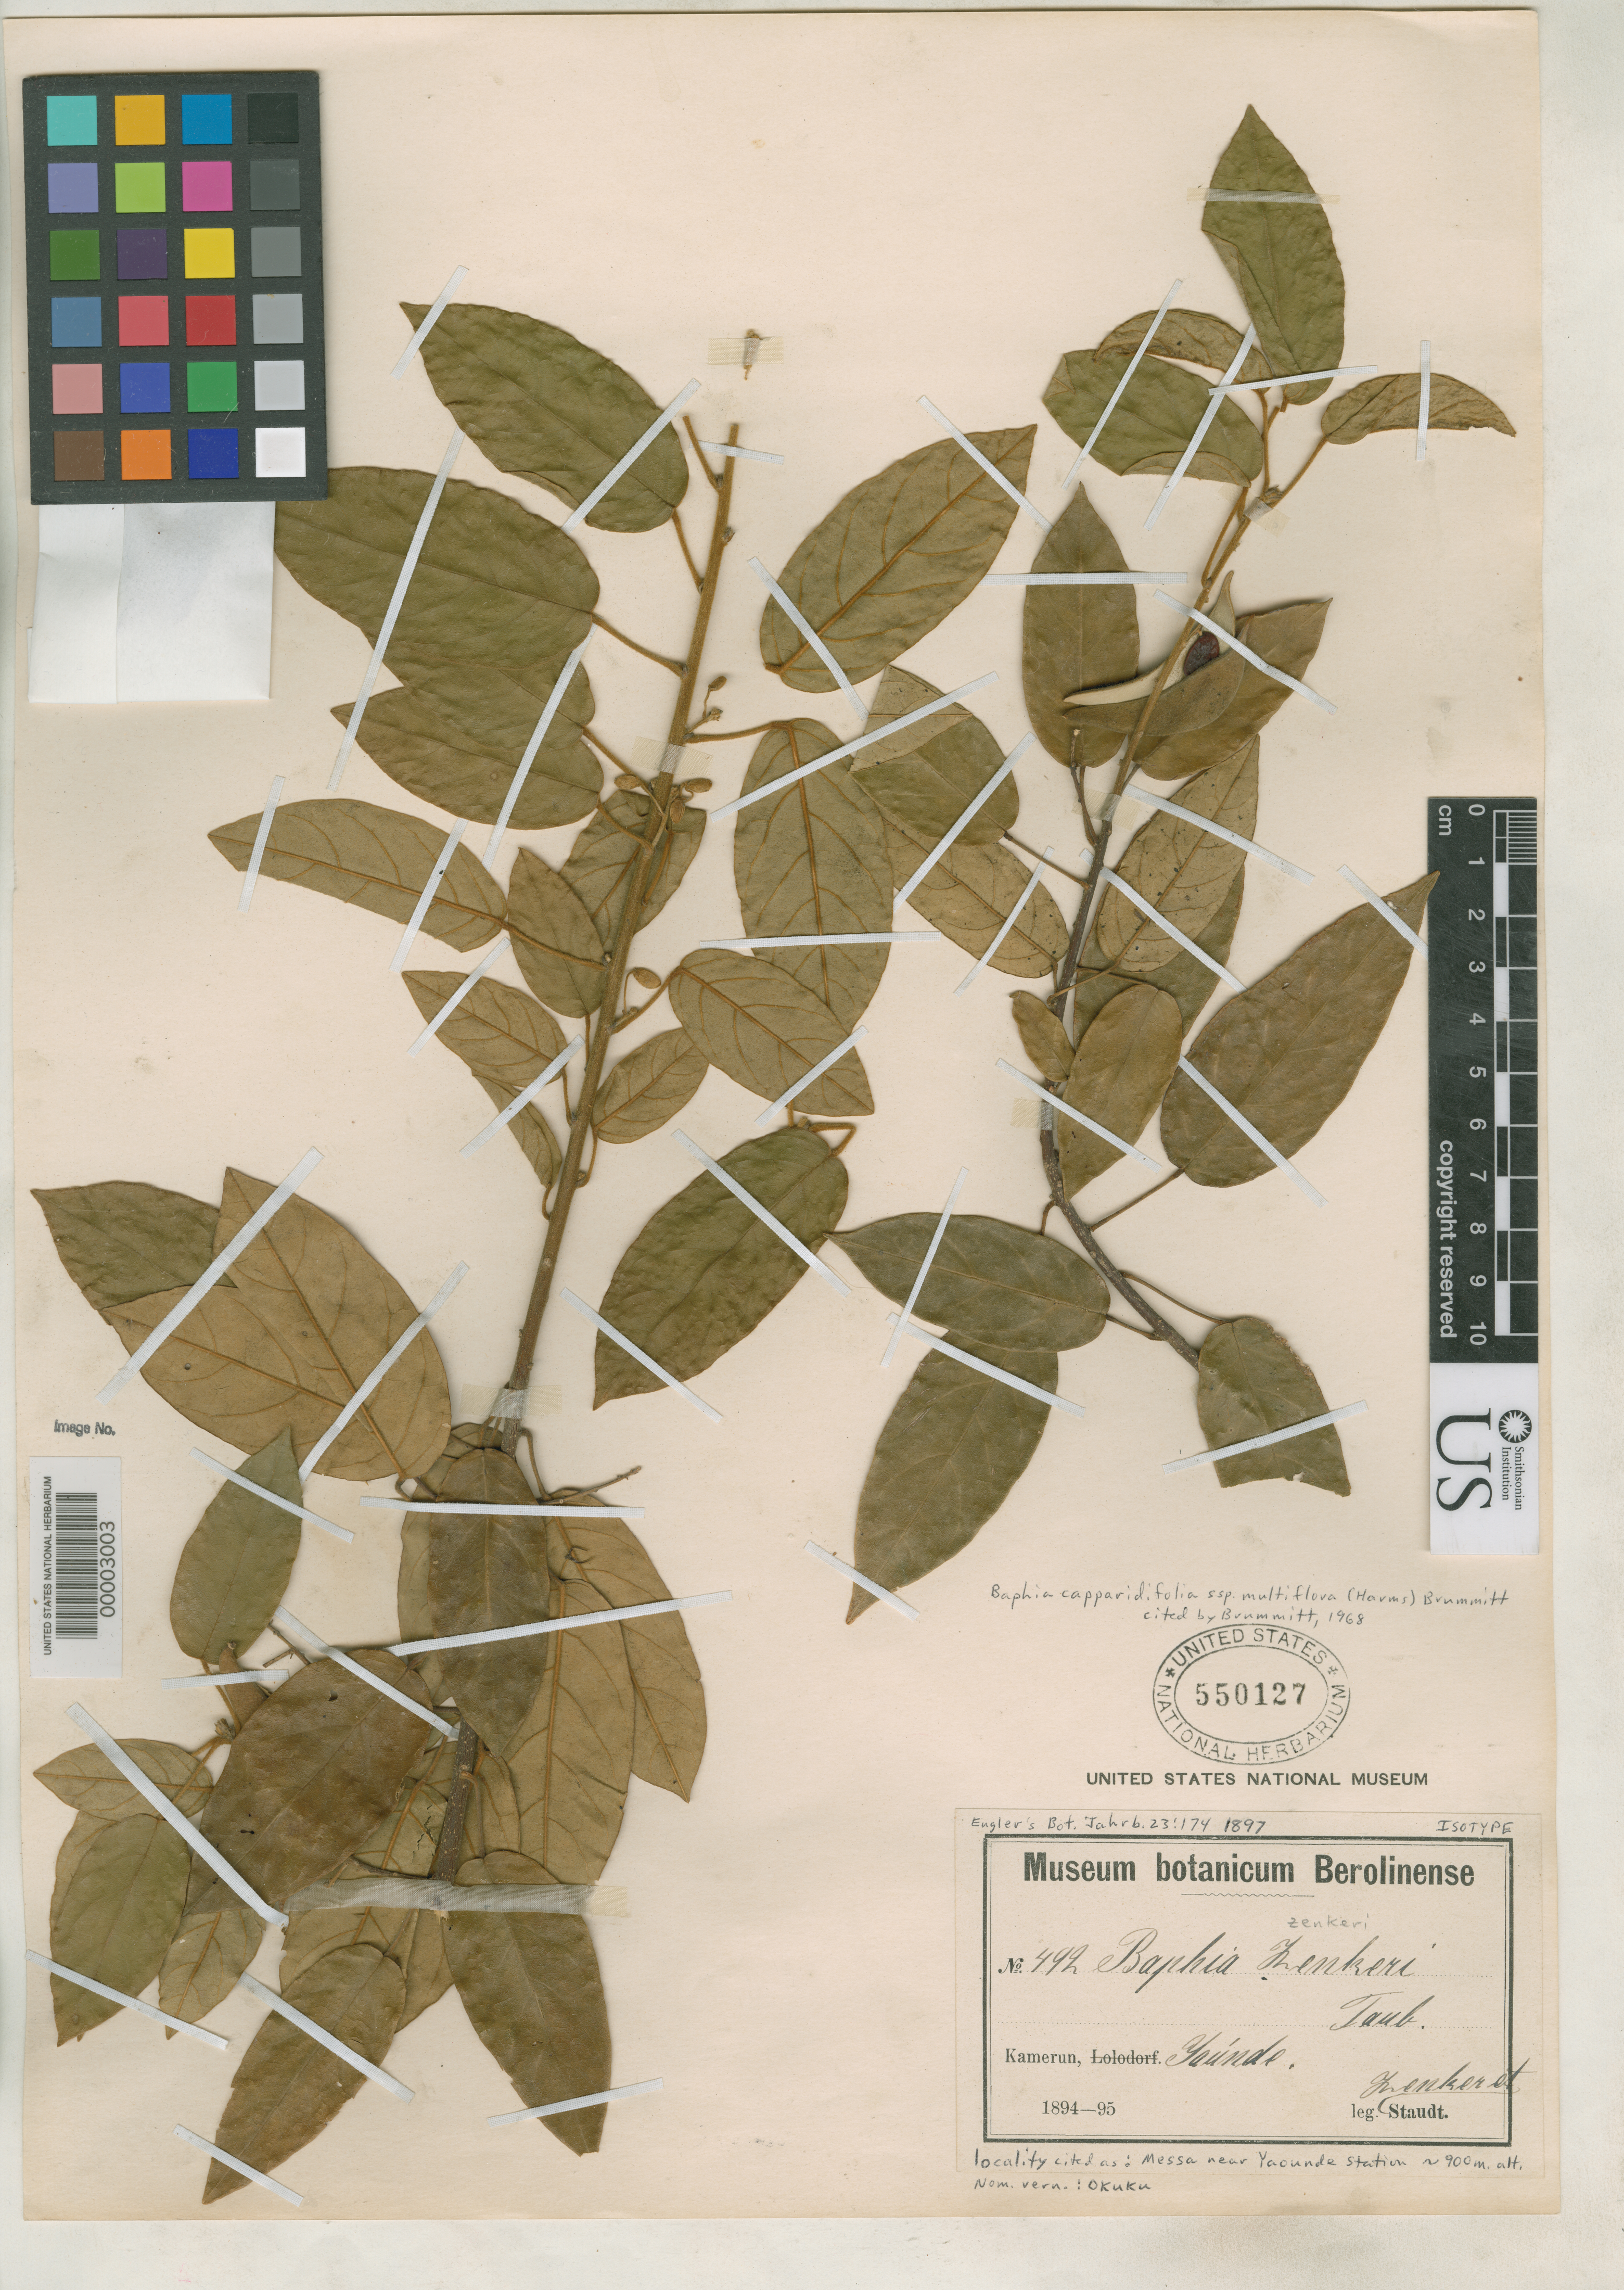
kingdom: Plantae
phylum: Tracheophyta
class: Magnoliopsida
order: Fabales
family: Fabaceae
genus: Baphia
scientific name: Baphia zenkeri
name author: Taub.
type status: Isotype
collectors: G. A. Zenker & A. Staudt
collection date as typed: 1894 to -- --- 1895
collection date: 1894/1895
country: Cameroon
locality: Messa near Yaounde Station.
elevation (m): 900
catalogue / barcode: US 550127